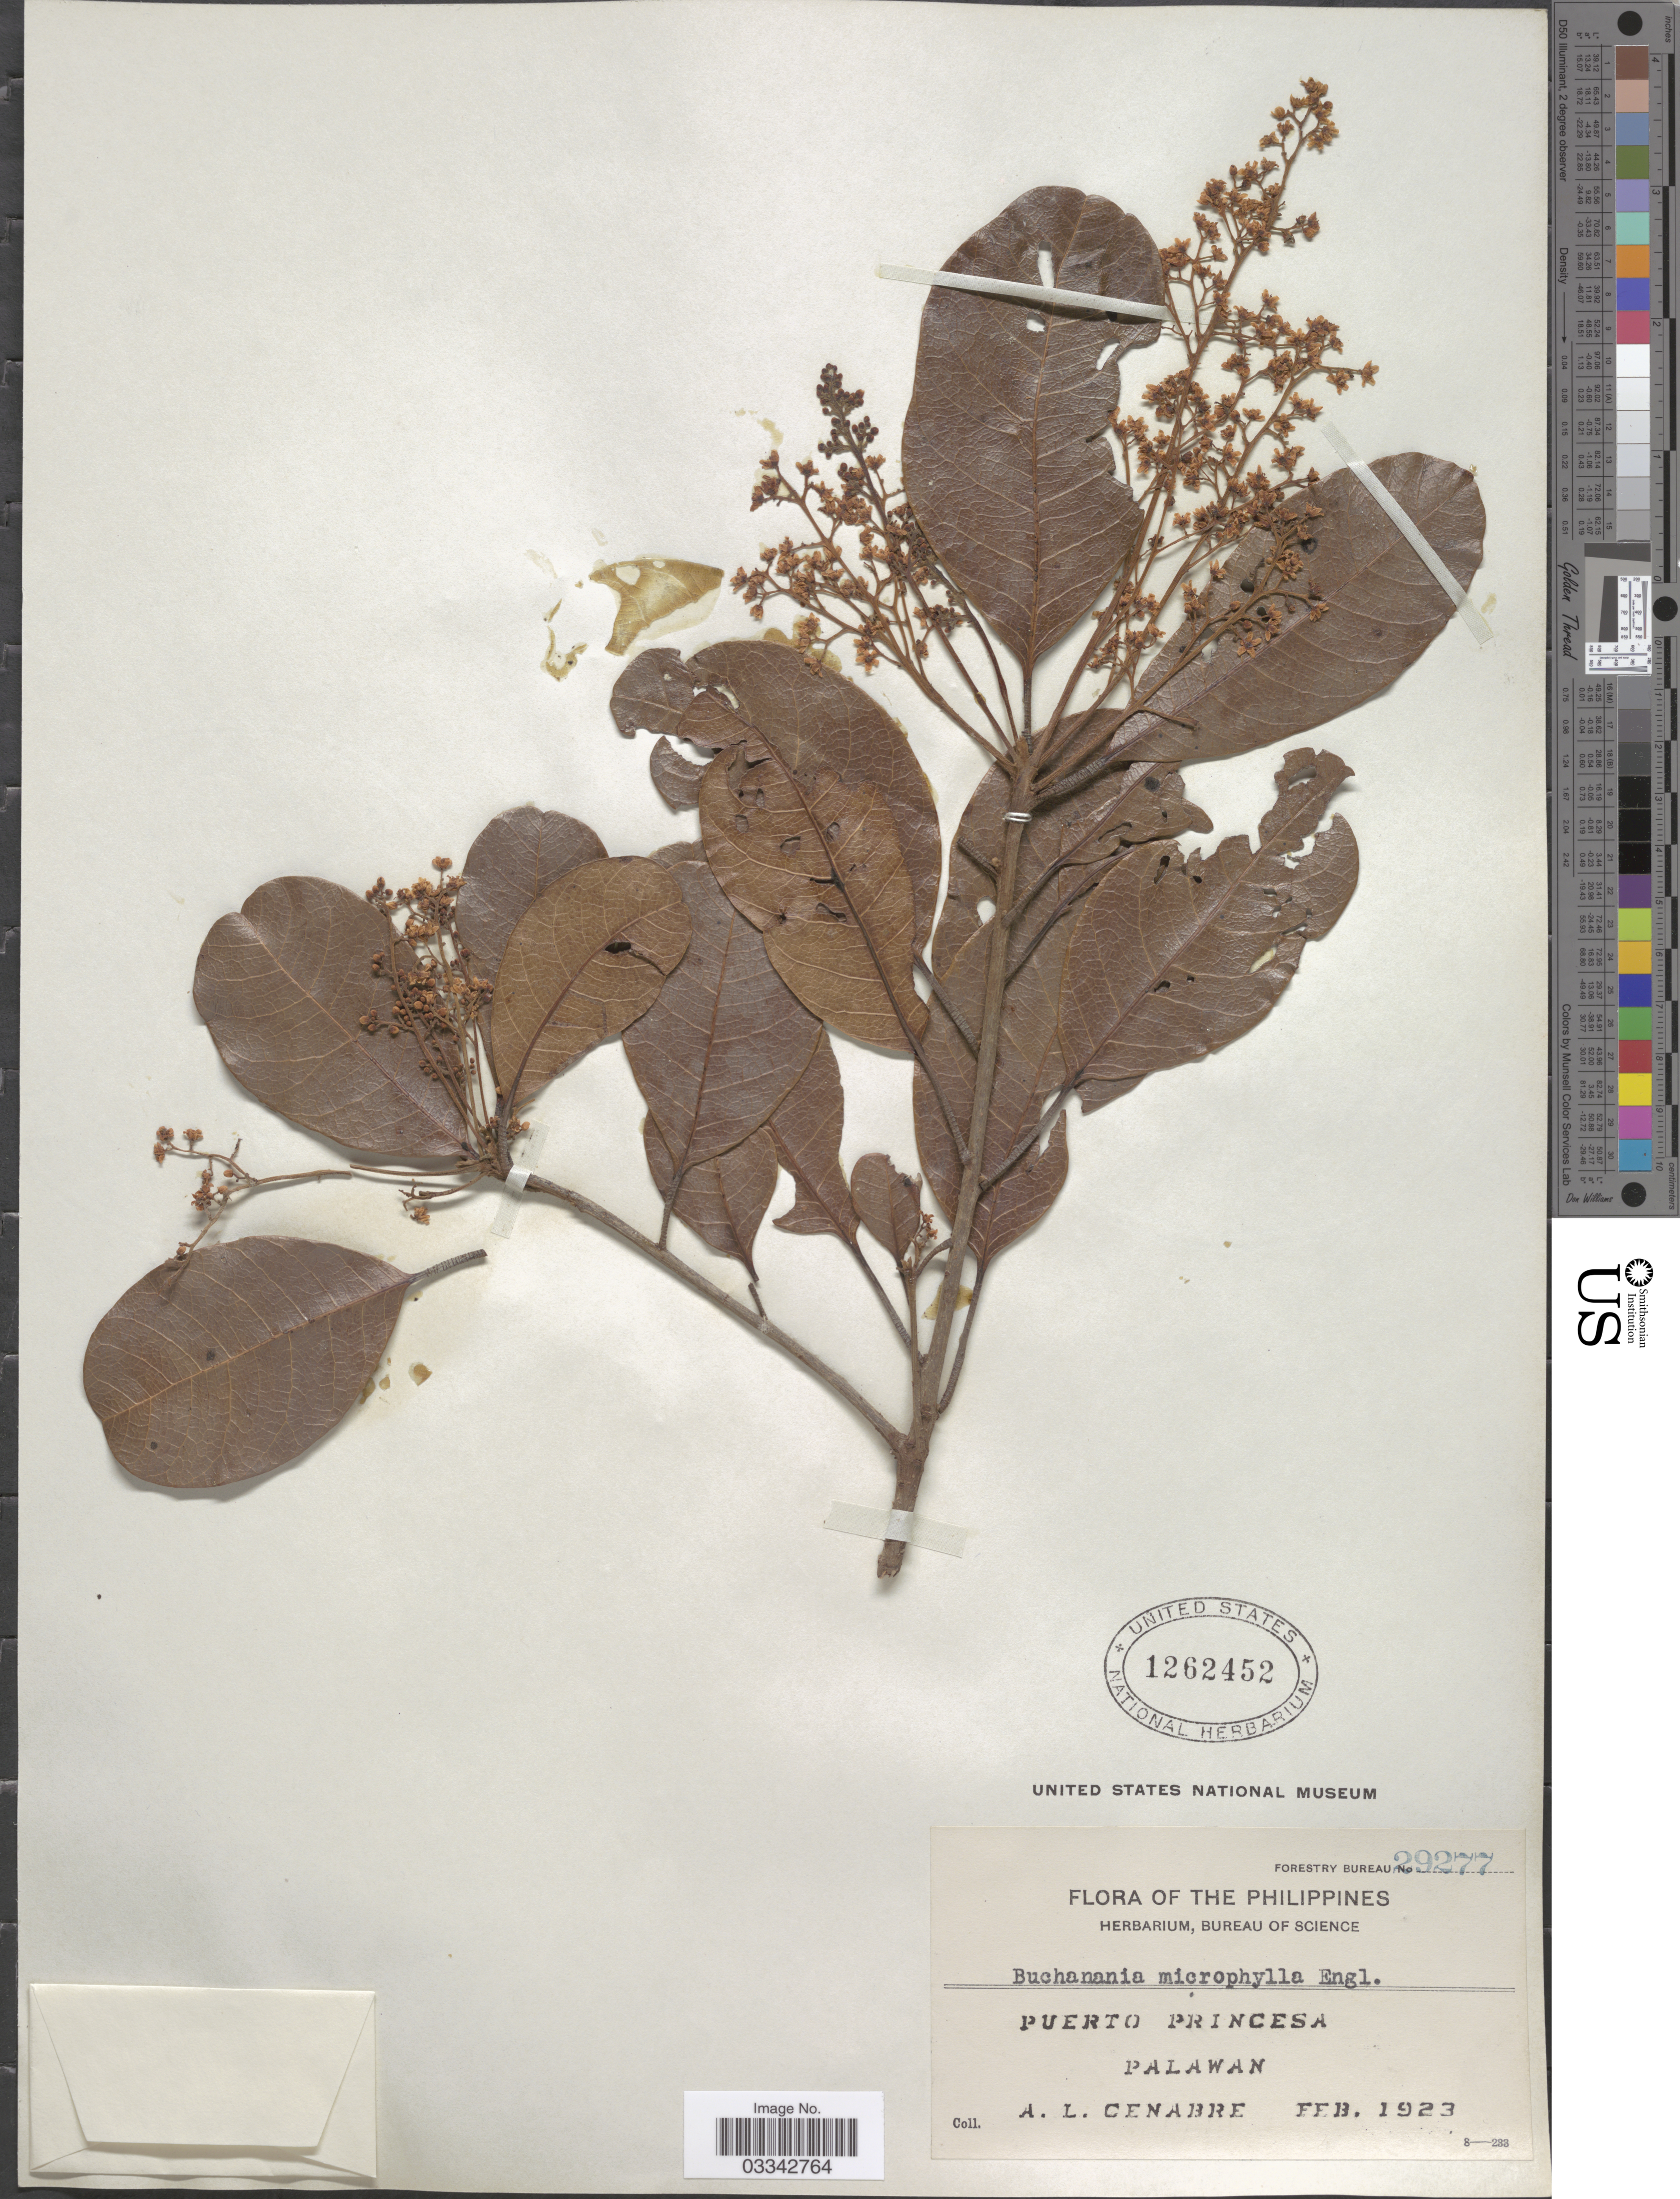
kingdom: Plantae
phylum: Tracheophyta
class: Magnoliopsida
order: Sapindales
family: Anacardiaceae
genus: Buchanania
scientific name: Buchanania microphylla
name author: Engl.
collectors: A. Cenabre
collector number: Forestry Bureau 29277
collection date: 1923-02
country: Philippines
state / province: Mimaropa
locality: Puerto Princesa. Palawan.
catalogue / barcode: US 1262452